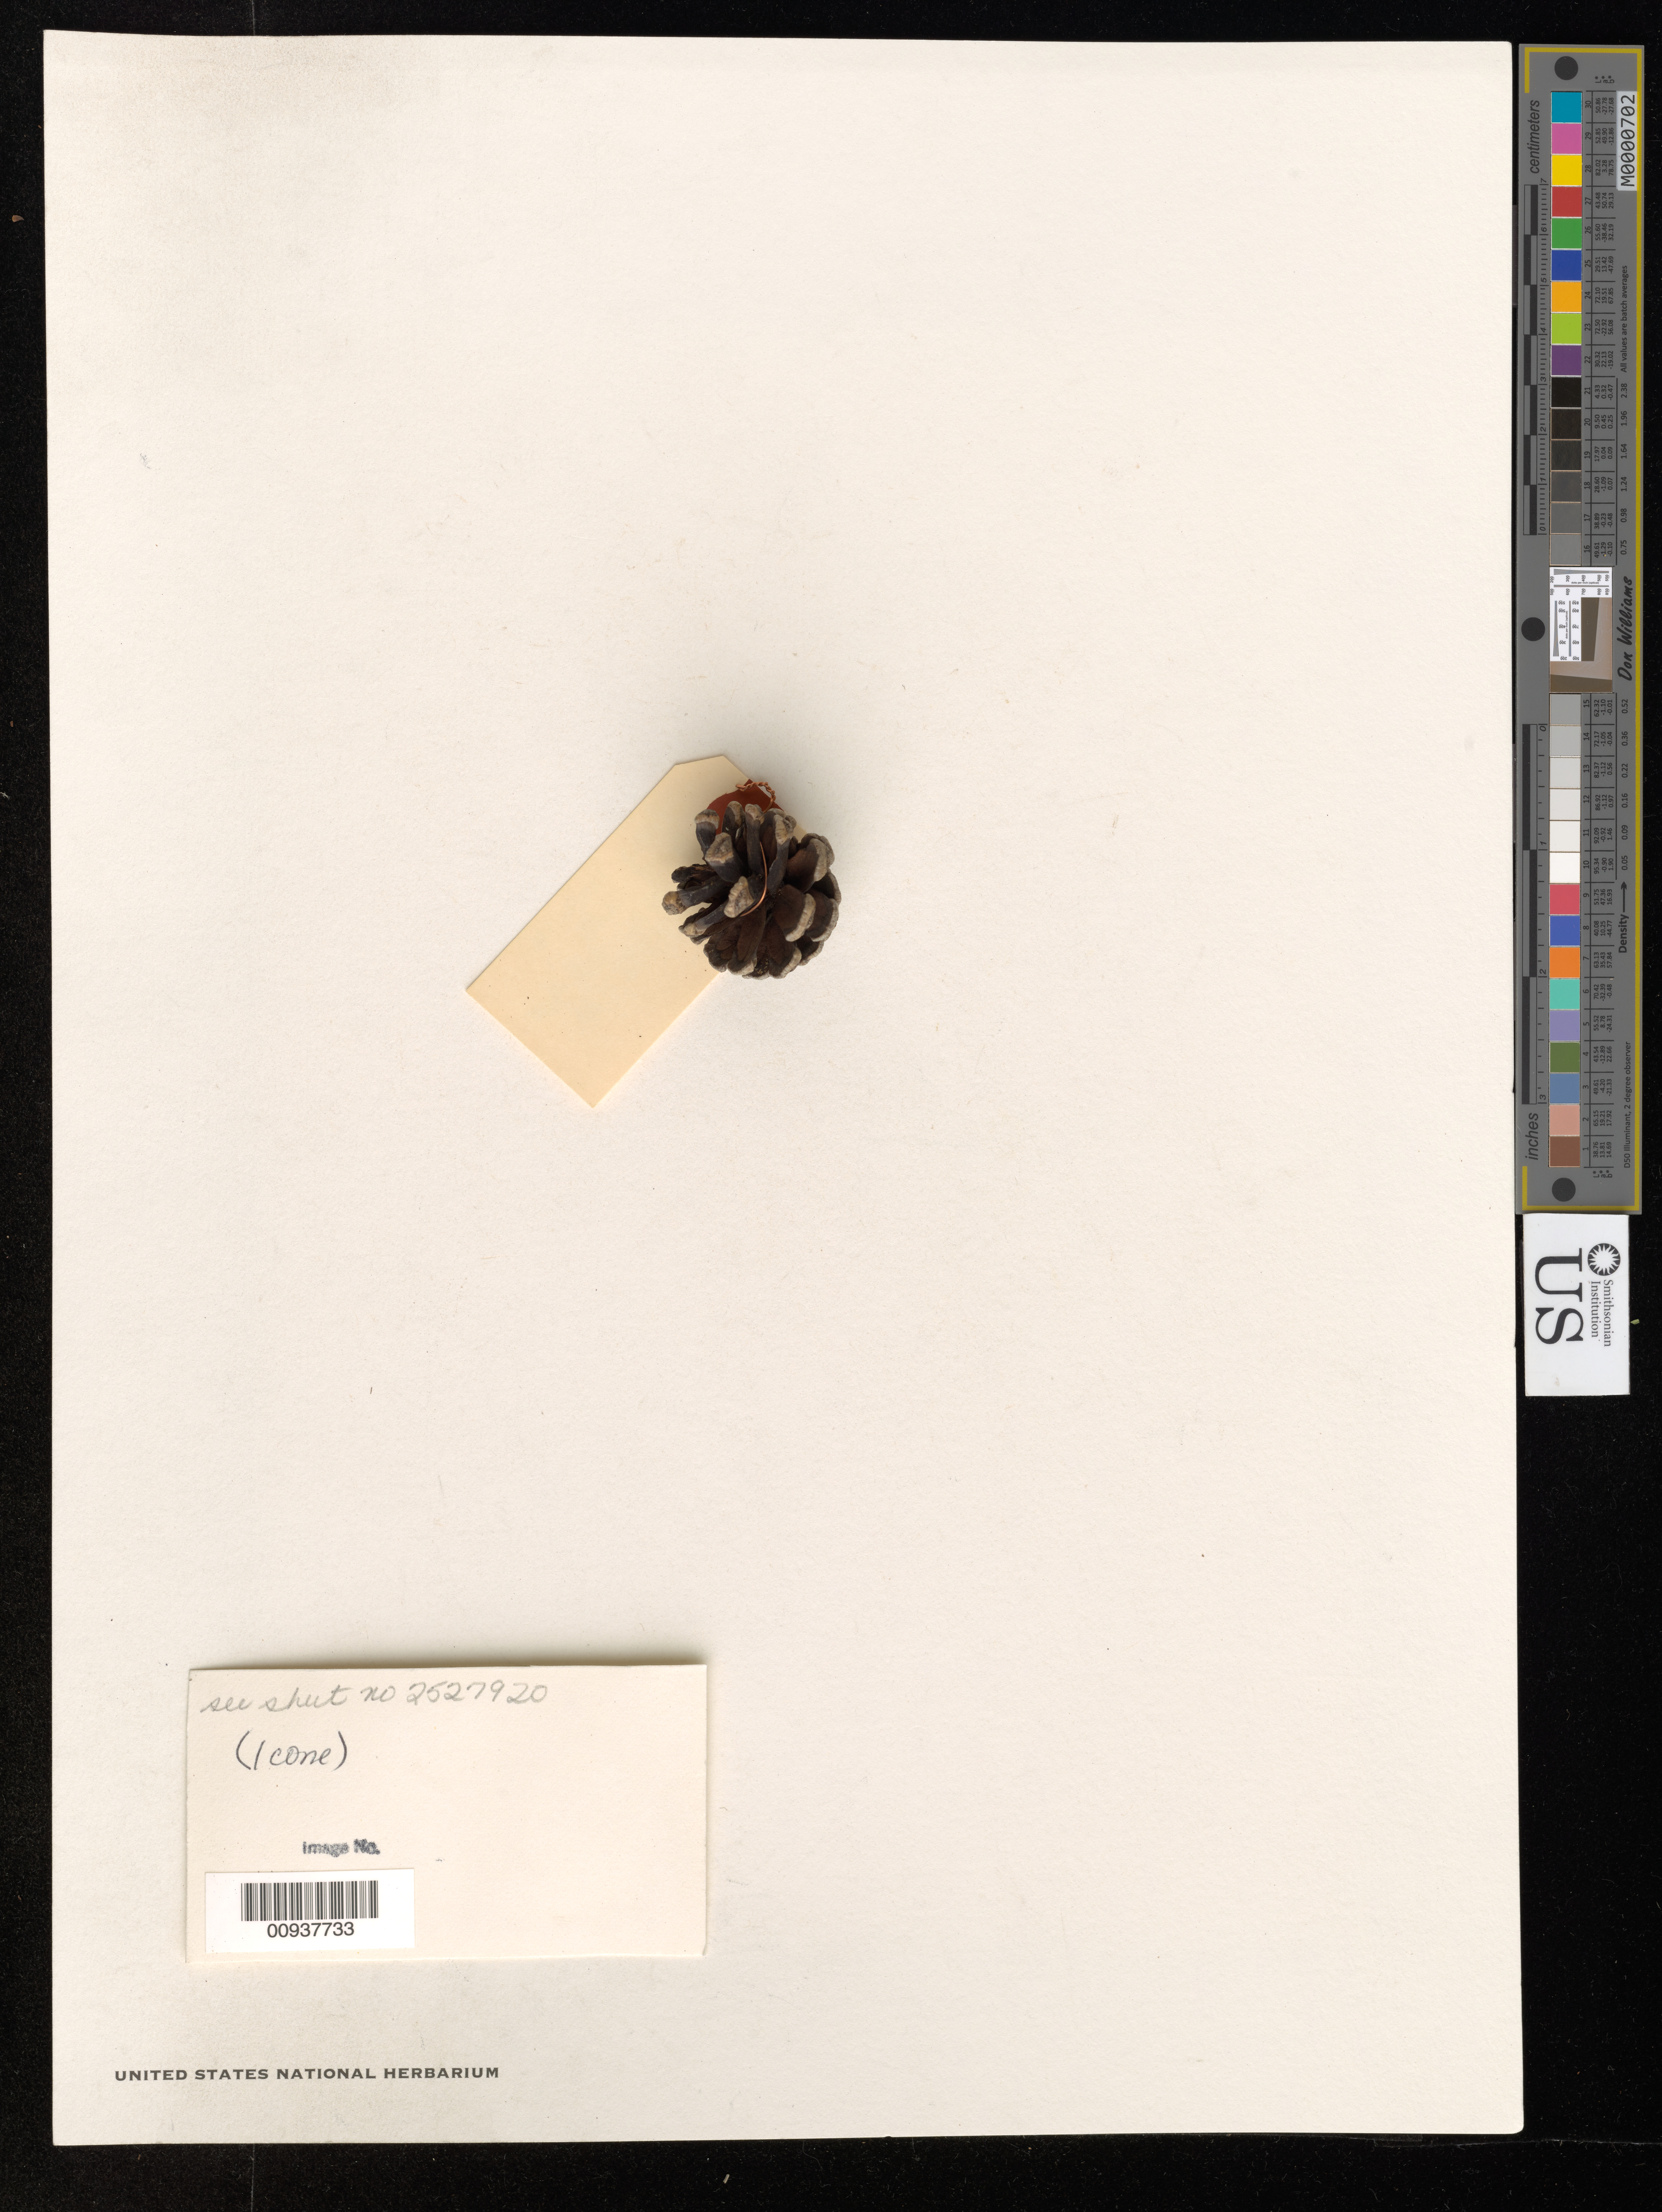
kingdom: Plantae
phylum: Tracheophyta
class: Pinopsida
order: Pinales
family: Pinaceae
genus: Pinus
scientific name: Pinus lumholtzii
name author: B.L. Rob. & Fernald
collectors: E. L. Little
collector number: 17886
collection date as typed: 02 Oct 1960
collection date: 1960-10-02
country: Mexico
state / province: Durango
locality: Near San Miguel de las Cruces, 130 km. NW of Durango.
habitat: Uncommon and local in pine-oak forest barren rocky shallow soil.